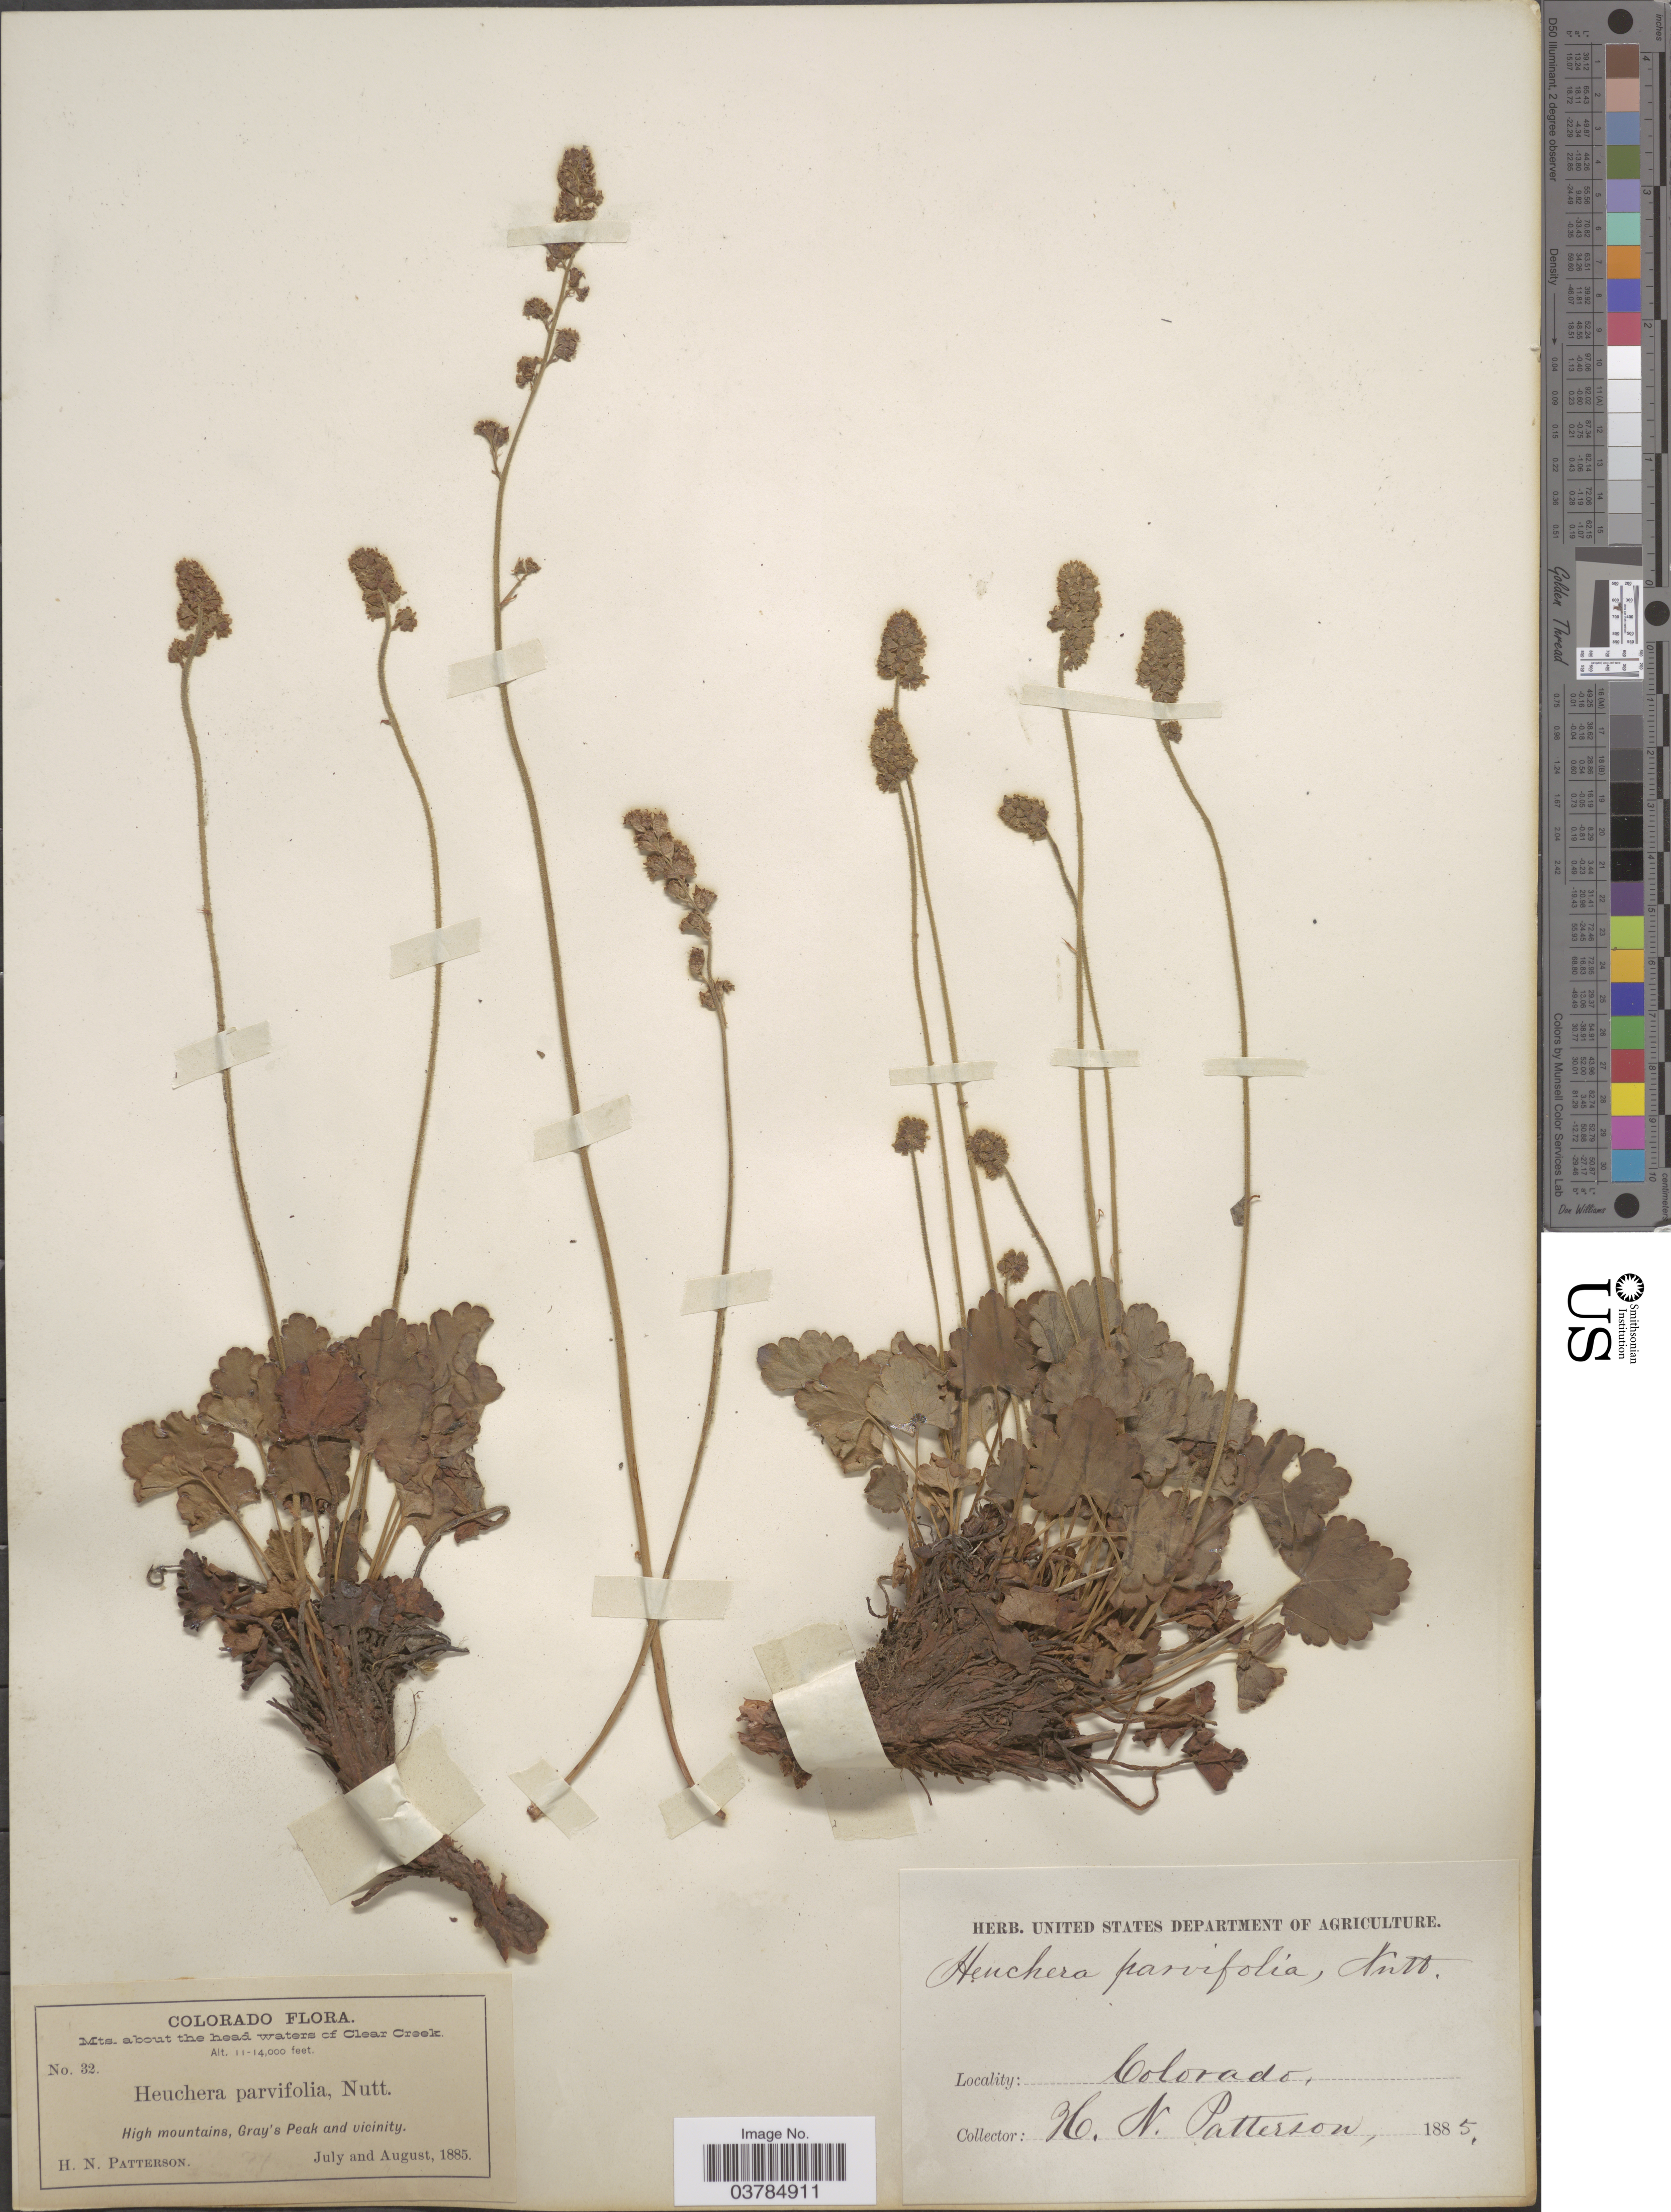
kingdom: Plantae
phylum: Tracheophyta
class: Magnoliopsida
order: Saxifragales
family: Saxifragaceae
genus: Heuchera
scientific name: Heuchera parvifolia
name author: Nutt.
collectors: H. N. Patterson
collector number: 32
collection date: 1885-07/1885-08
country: United States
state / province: Colorado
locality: Mts. about the head waters of Clear Creek. High mountains, Gray's Peak and vicinity.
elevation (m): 3353